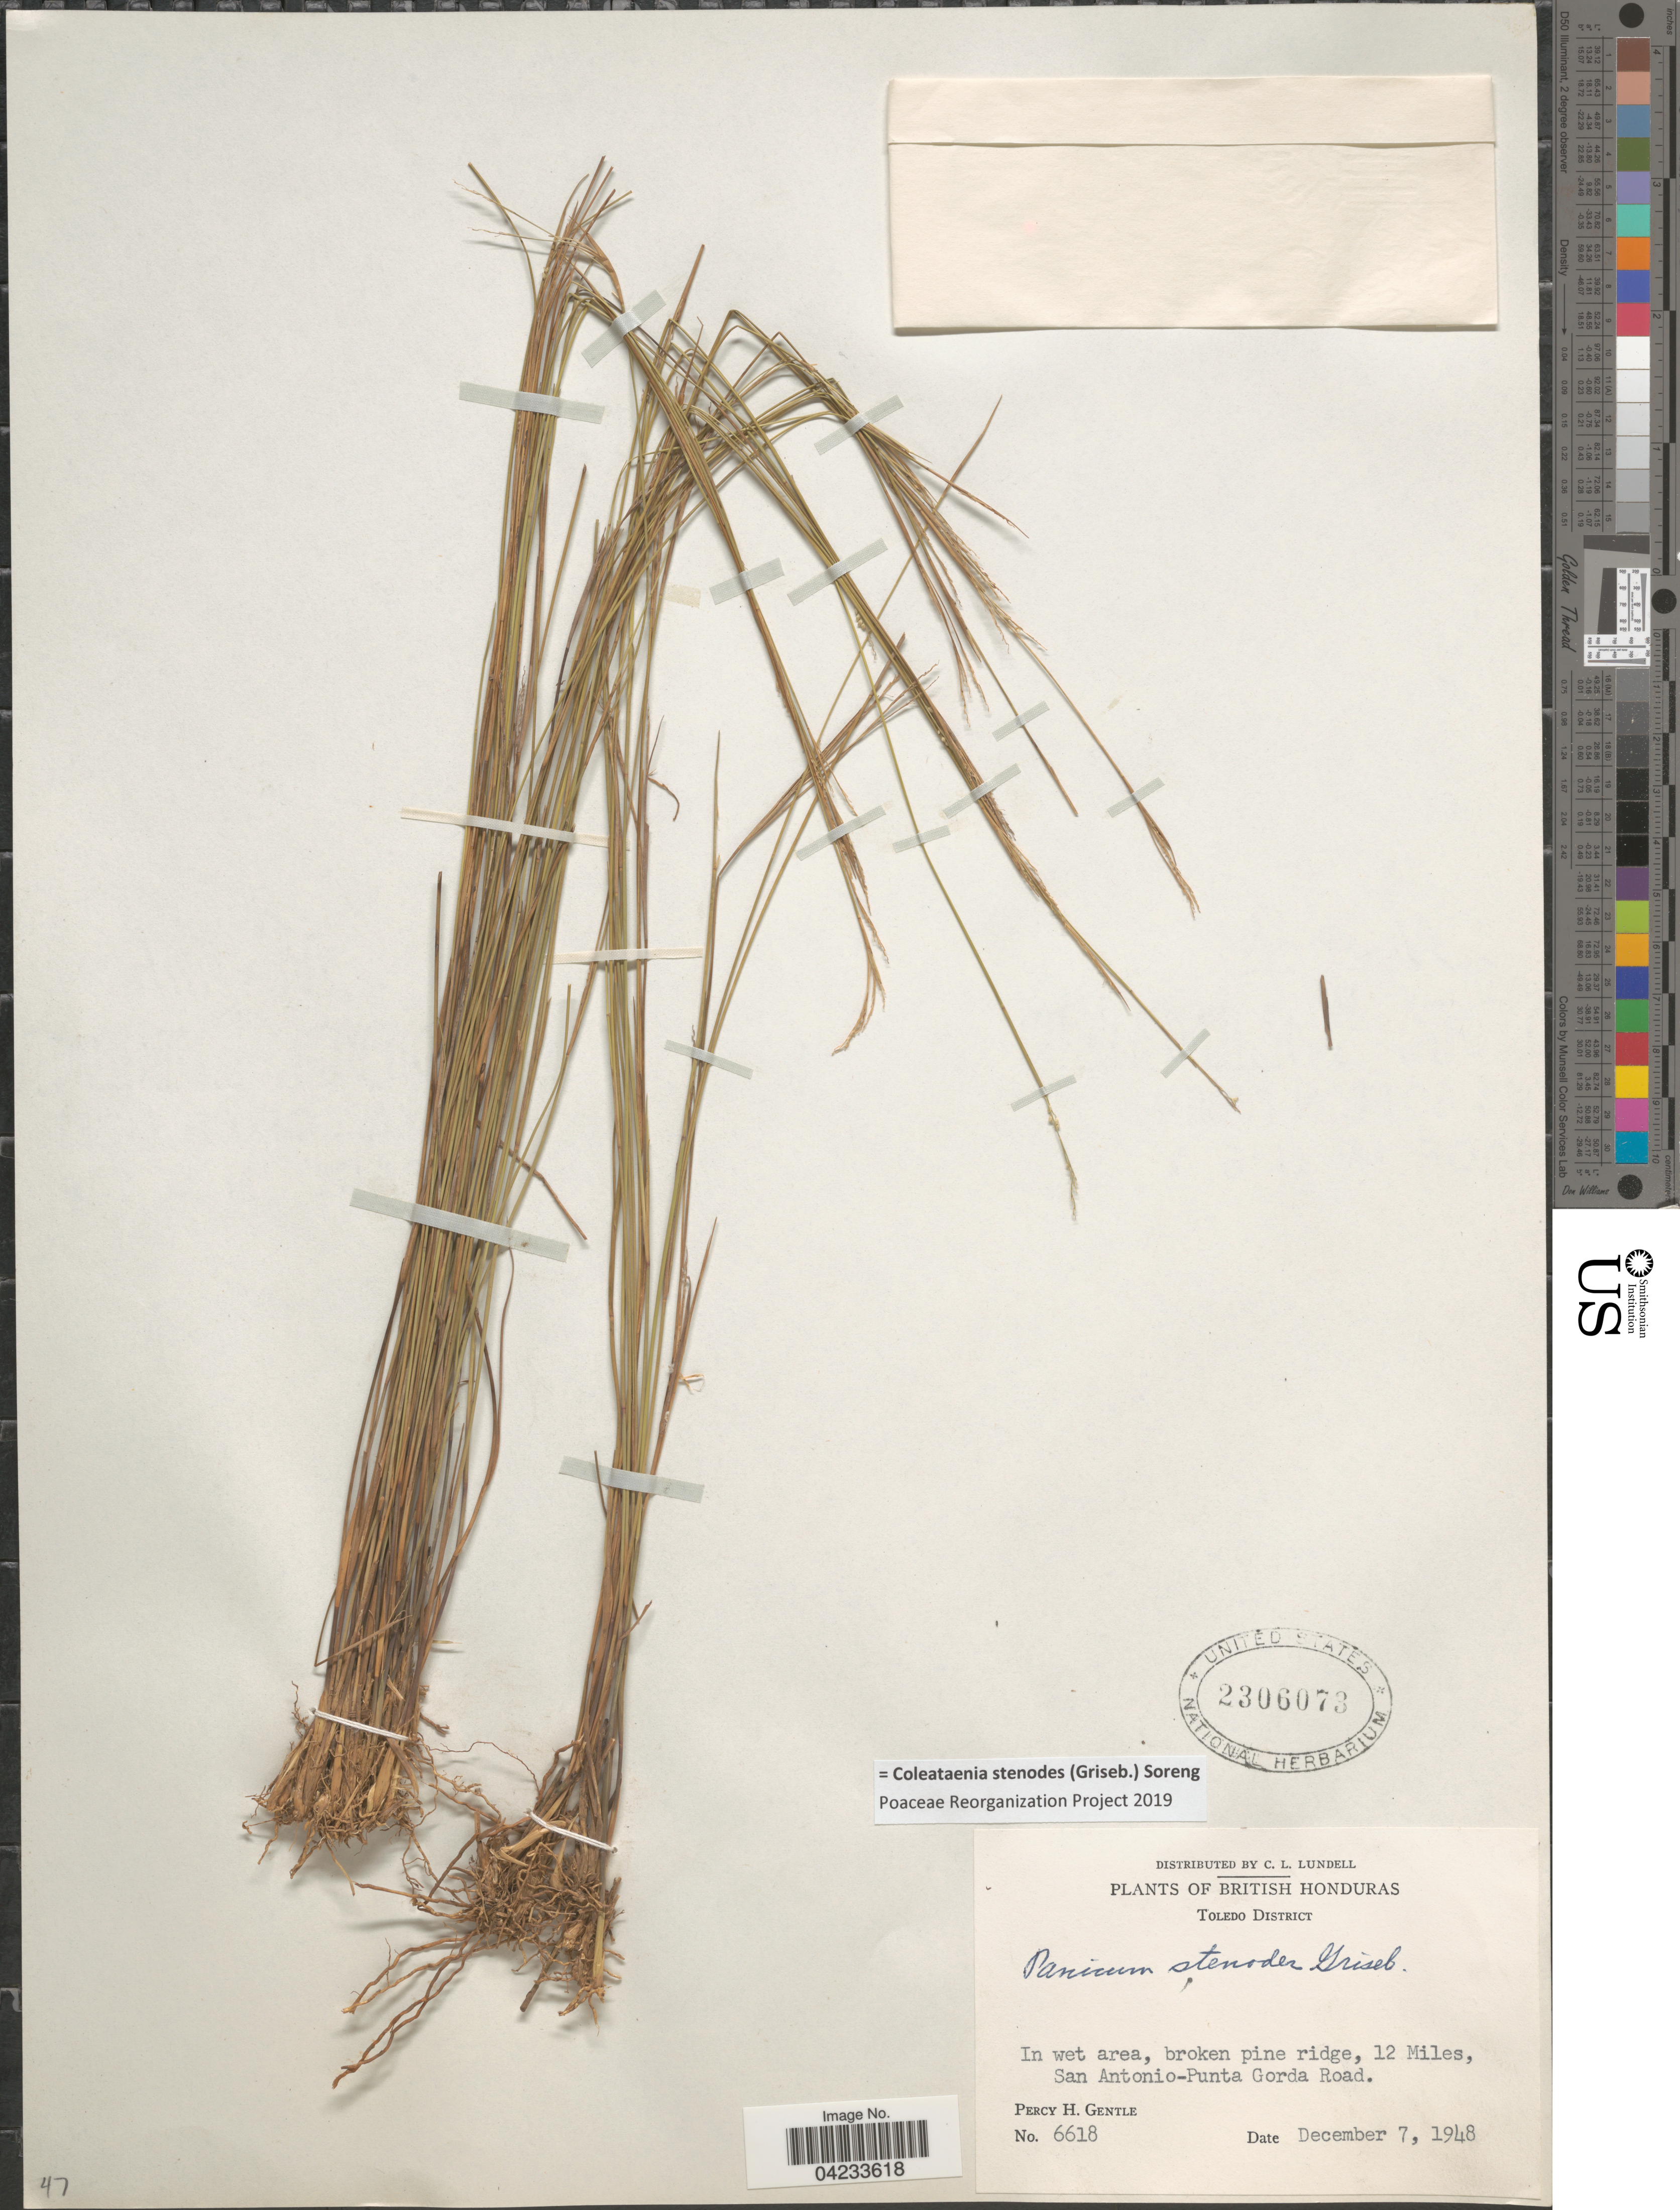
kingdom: Plantae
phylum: Tracheophyta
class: Liliopsida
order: Poales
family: Poaceae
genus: Coleataenia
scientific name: Coleataenia stenodes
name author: (Griseb.) Soreng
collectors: P. H. Gentle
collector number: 6618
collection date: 1948-12-07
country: Belize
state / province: Toledo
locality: British Honduras. Toledo District. In wet area, broken pine ridge, 12 Miles, San Antonio-Punta Gorda Road.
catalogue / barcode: US 2306073